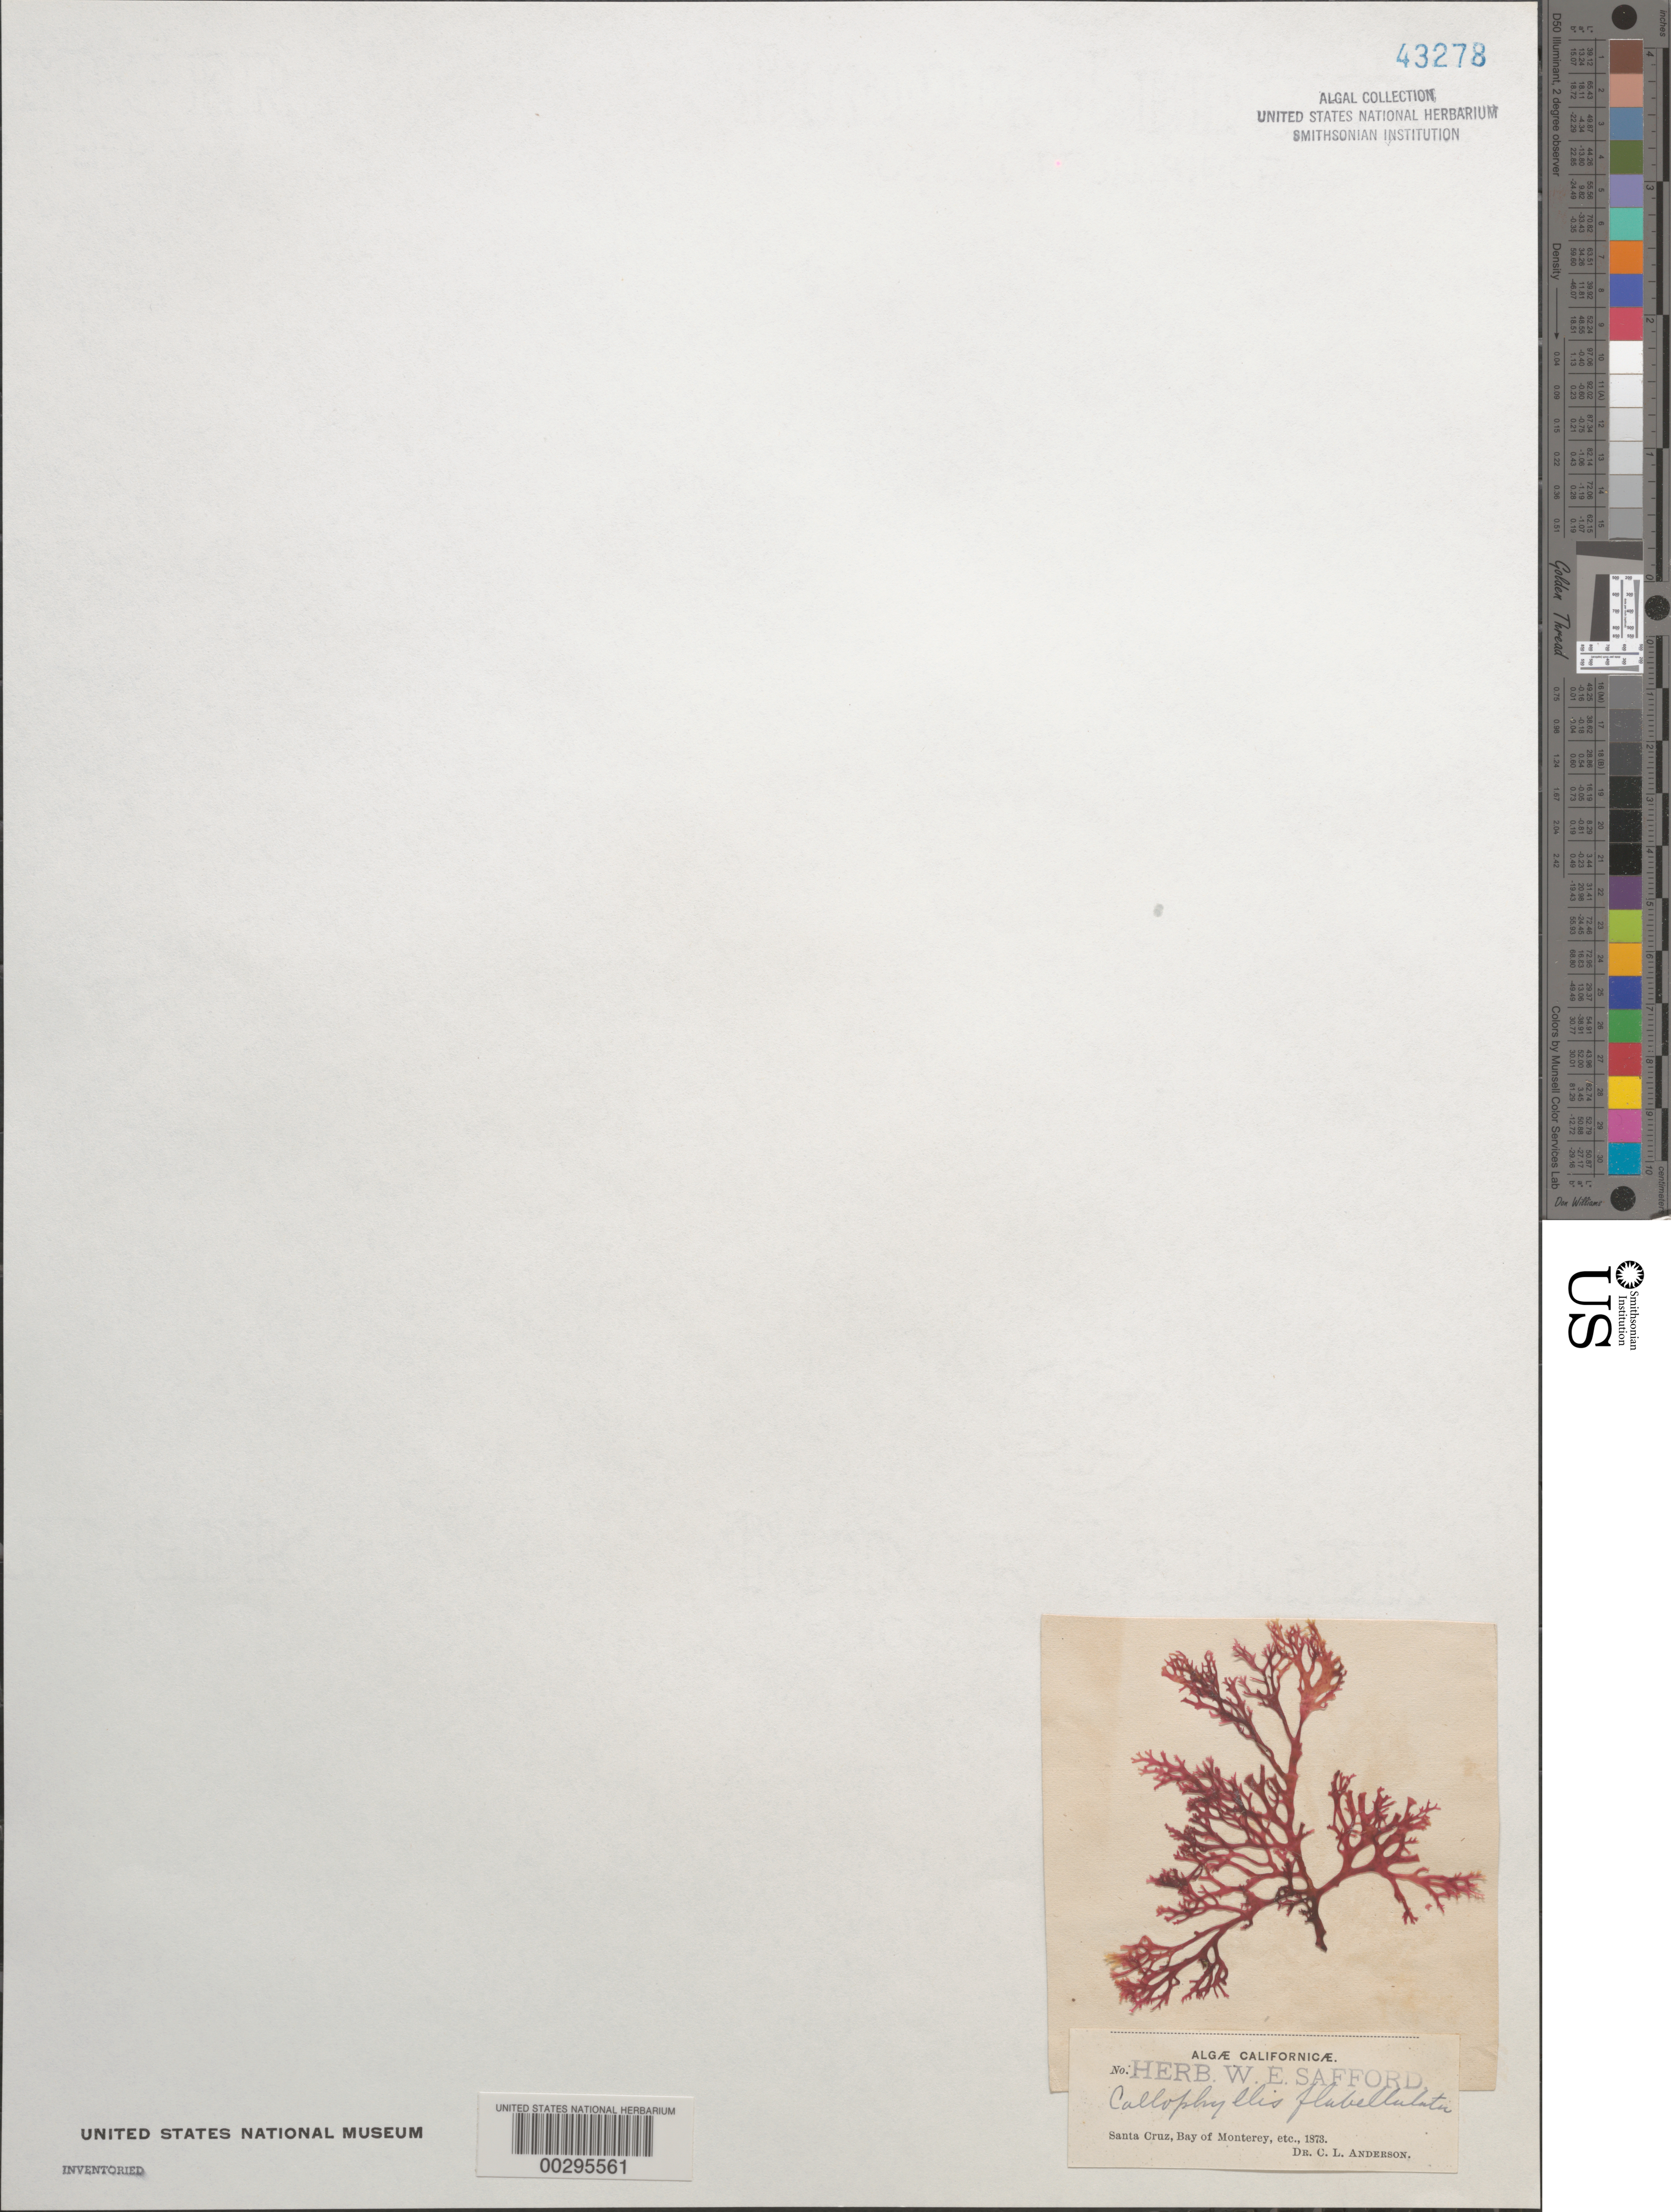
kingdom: Plantae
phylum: Rhodophyta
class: Florideophyceae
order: Gigartinales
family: Kallymeniaceae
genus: Callophyllis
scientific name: Callophyllis flabellulata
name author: Harv.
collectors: C. L. Anderson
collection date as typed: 1873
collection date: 1873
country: United States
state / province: California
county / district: Santa Cruz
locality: Santa Cruz, Monterey Bay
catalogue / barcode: US 43278